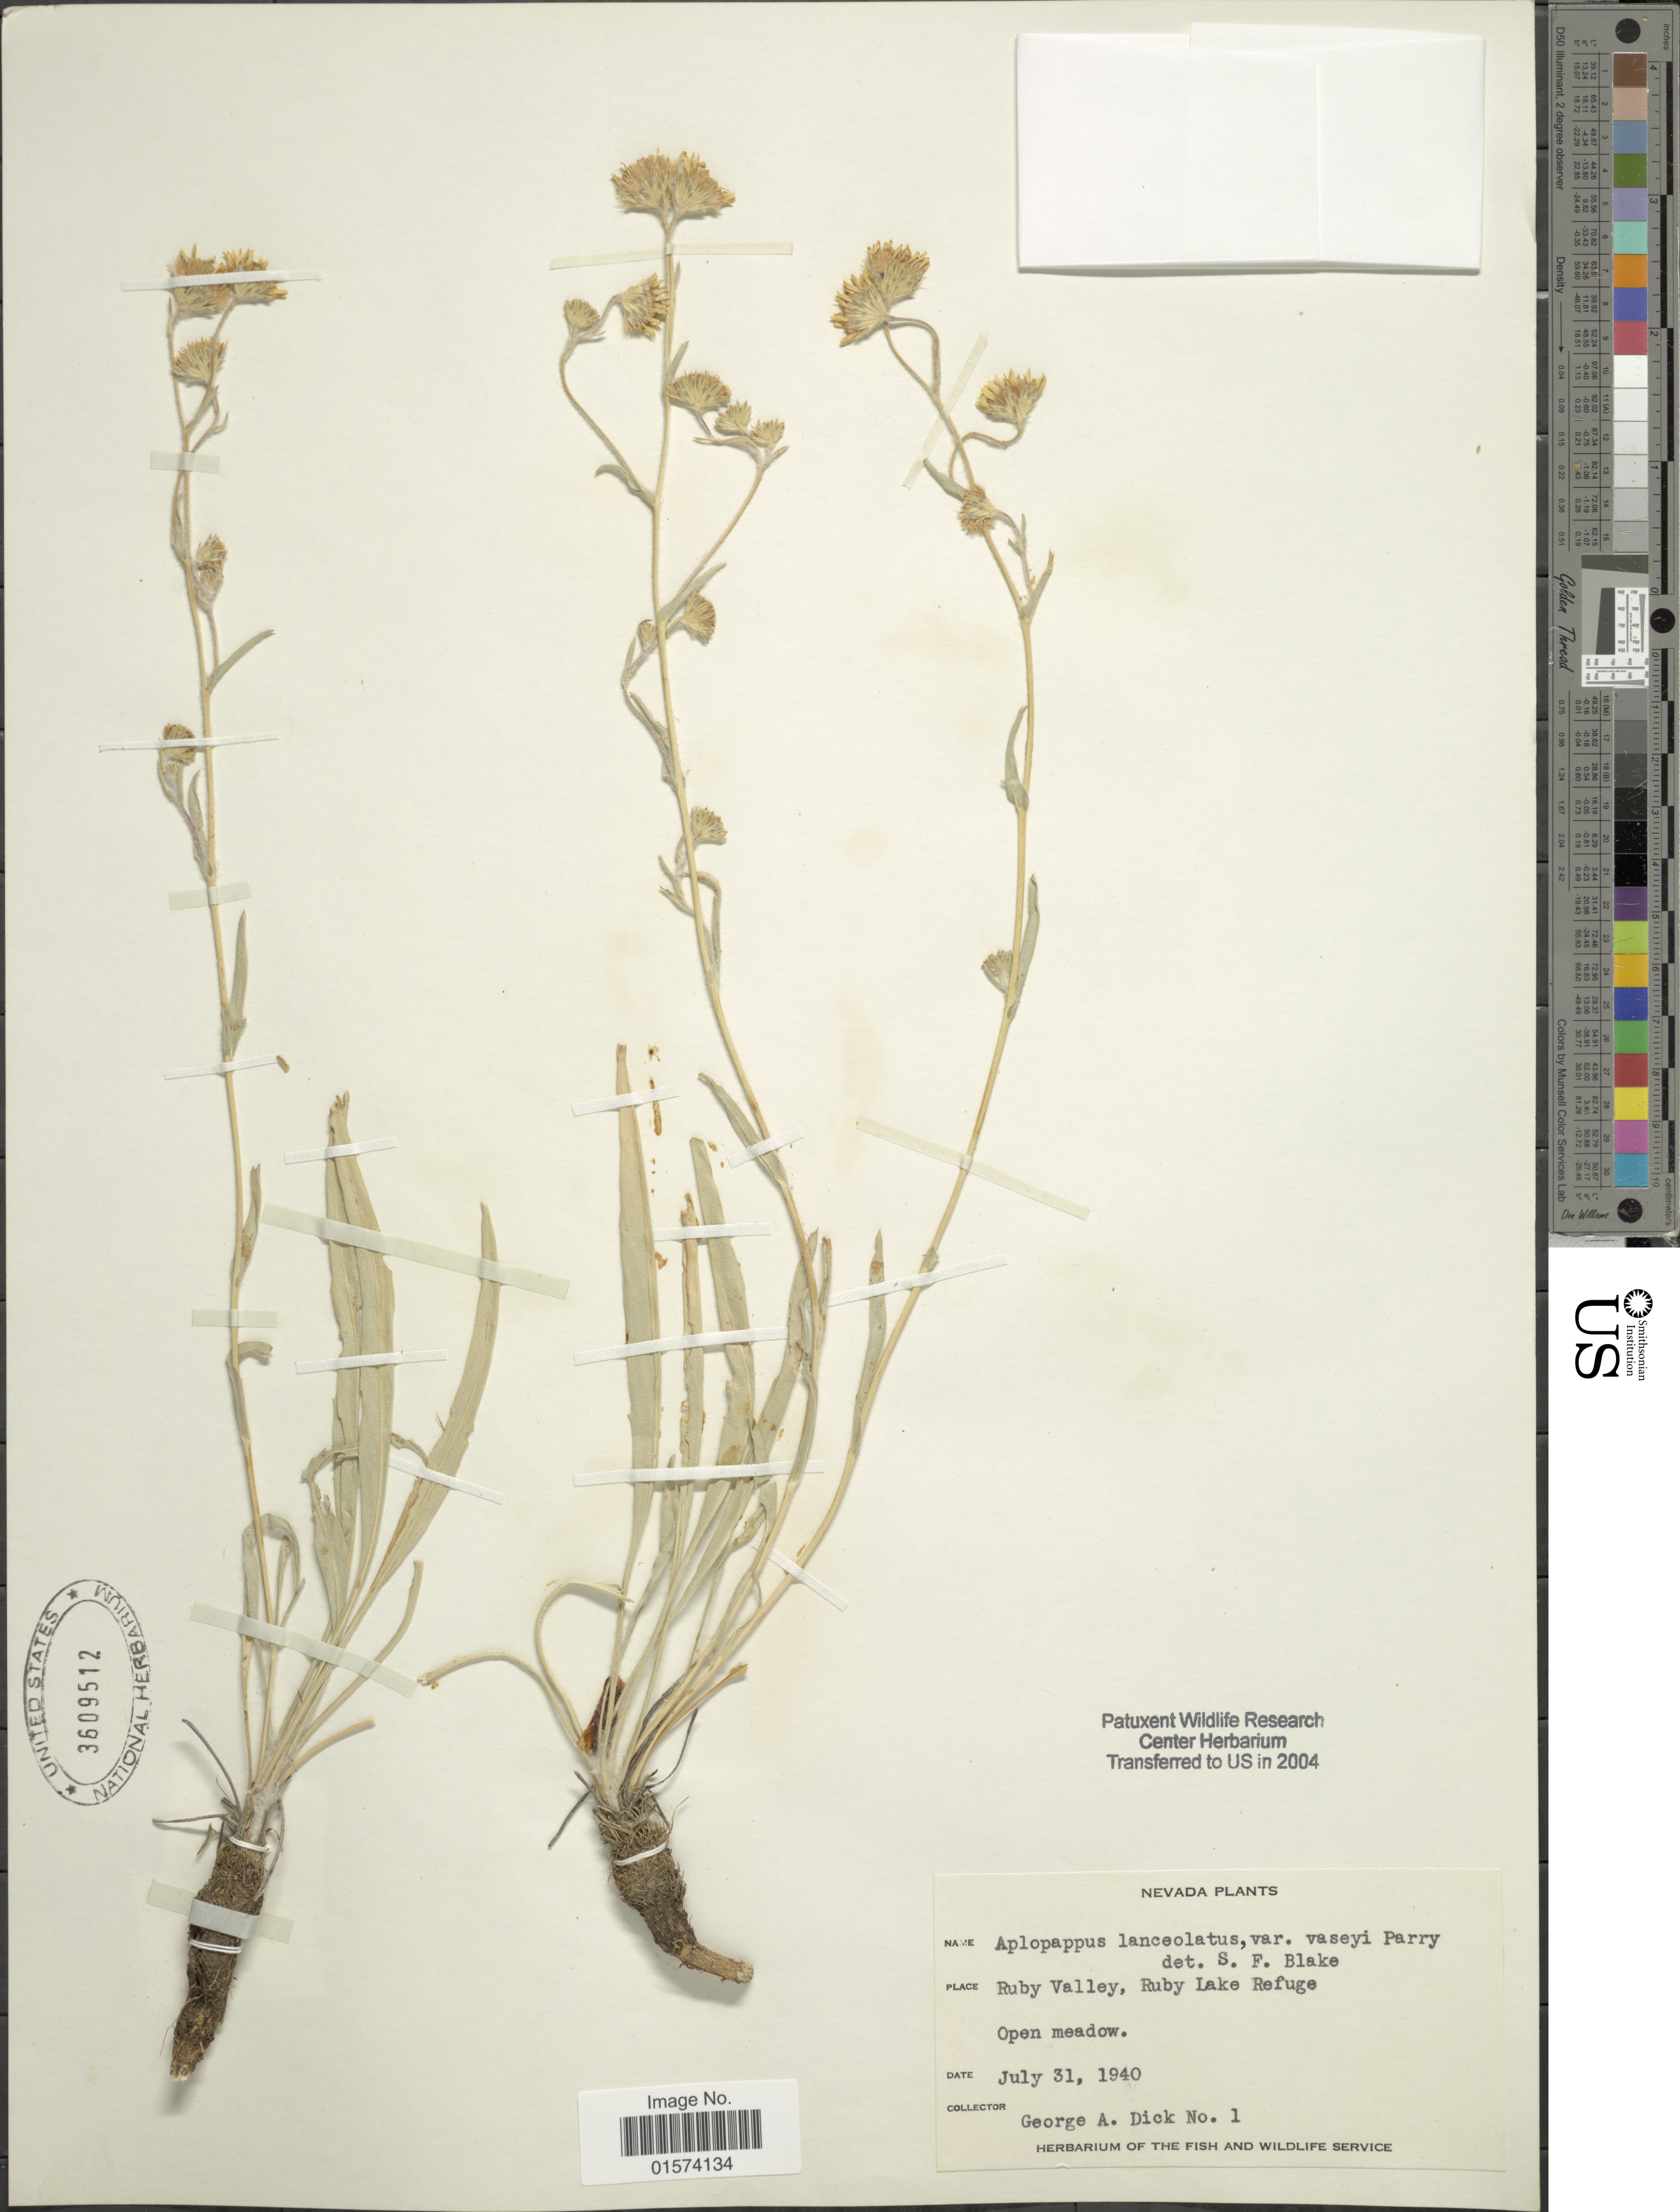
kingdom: Plantae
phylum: Tracheophyta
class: Magnoliopsida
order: Asterales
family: Asteraceae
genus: Pyrrocoma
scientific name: Pyrrocoma lanceolata var. lanceolata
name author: (Hook.) Greene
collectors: G. Dick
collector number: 1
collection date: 1940-07-31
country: United States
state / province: Nevada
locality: Ruby Valley, Ruby Lake Refuge, open meadow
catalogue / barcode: US 3609512